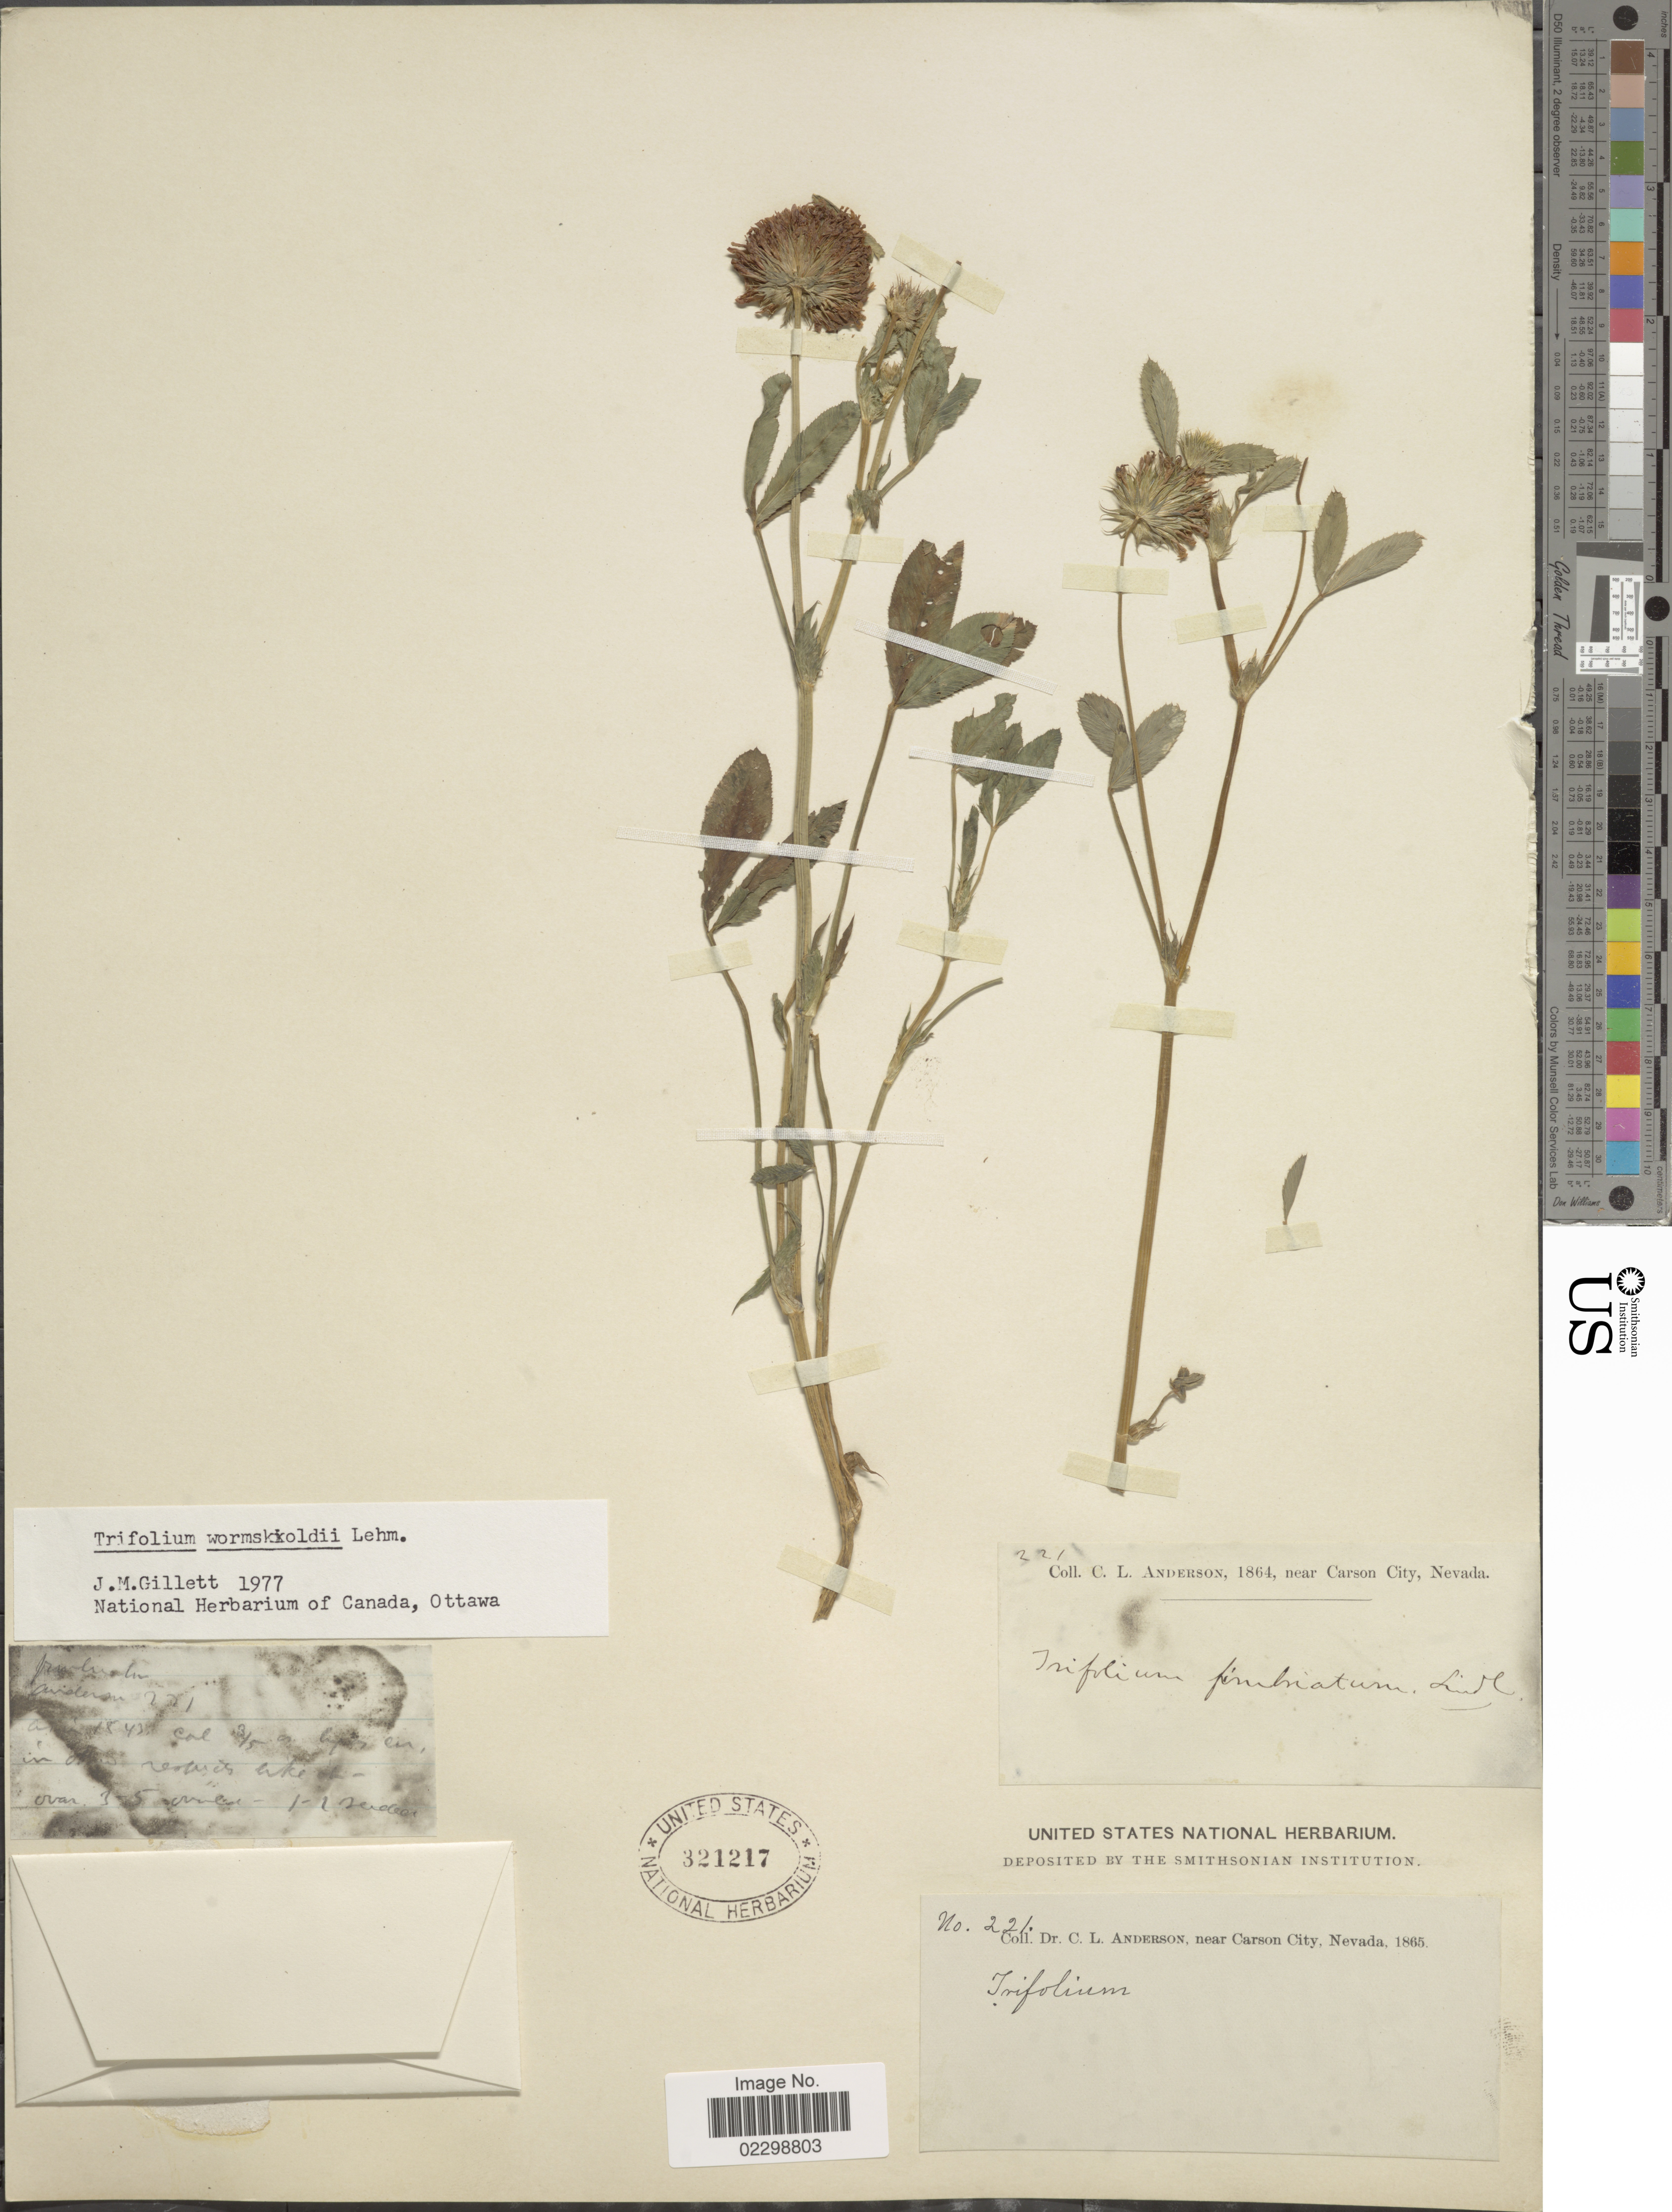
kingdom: Plantae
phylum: Tracheophyta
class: Magnoliopsida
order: Fabales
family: Fabaceae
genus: Trifolium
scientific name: Trifolium wormskioldii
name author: Lehm.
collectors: C. L. Anderson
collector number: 221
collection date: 1865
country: United States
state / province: Nevada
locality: Near Carson City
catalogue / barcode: US 321217